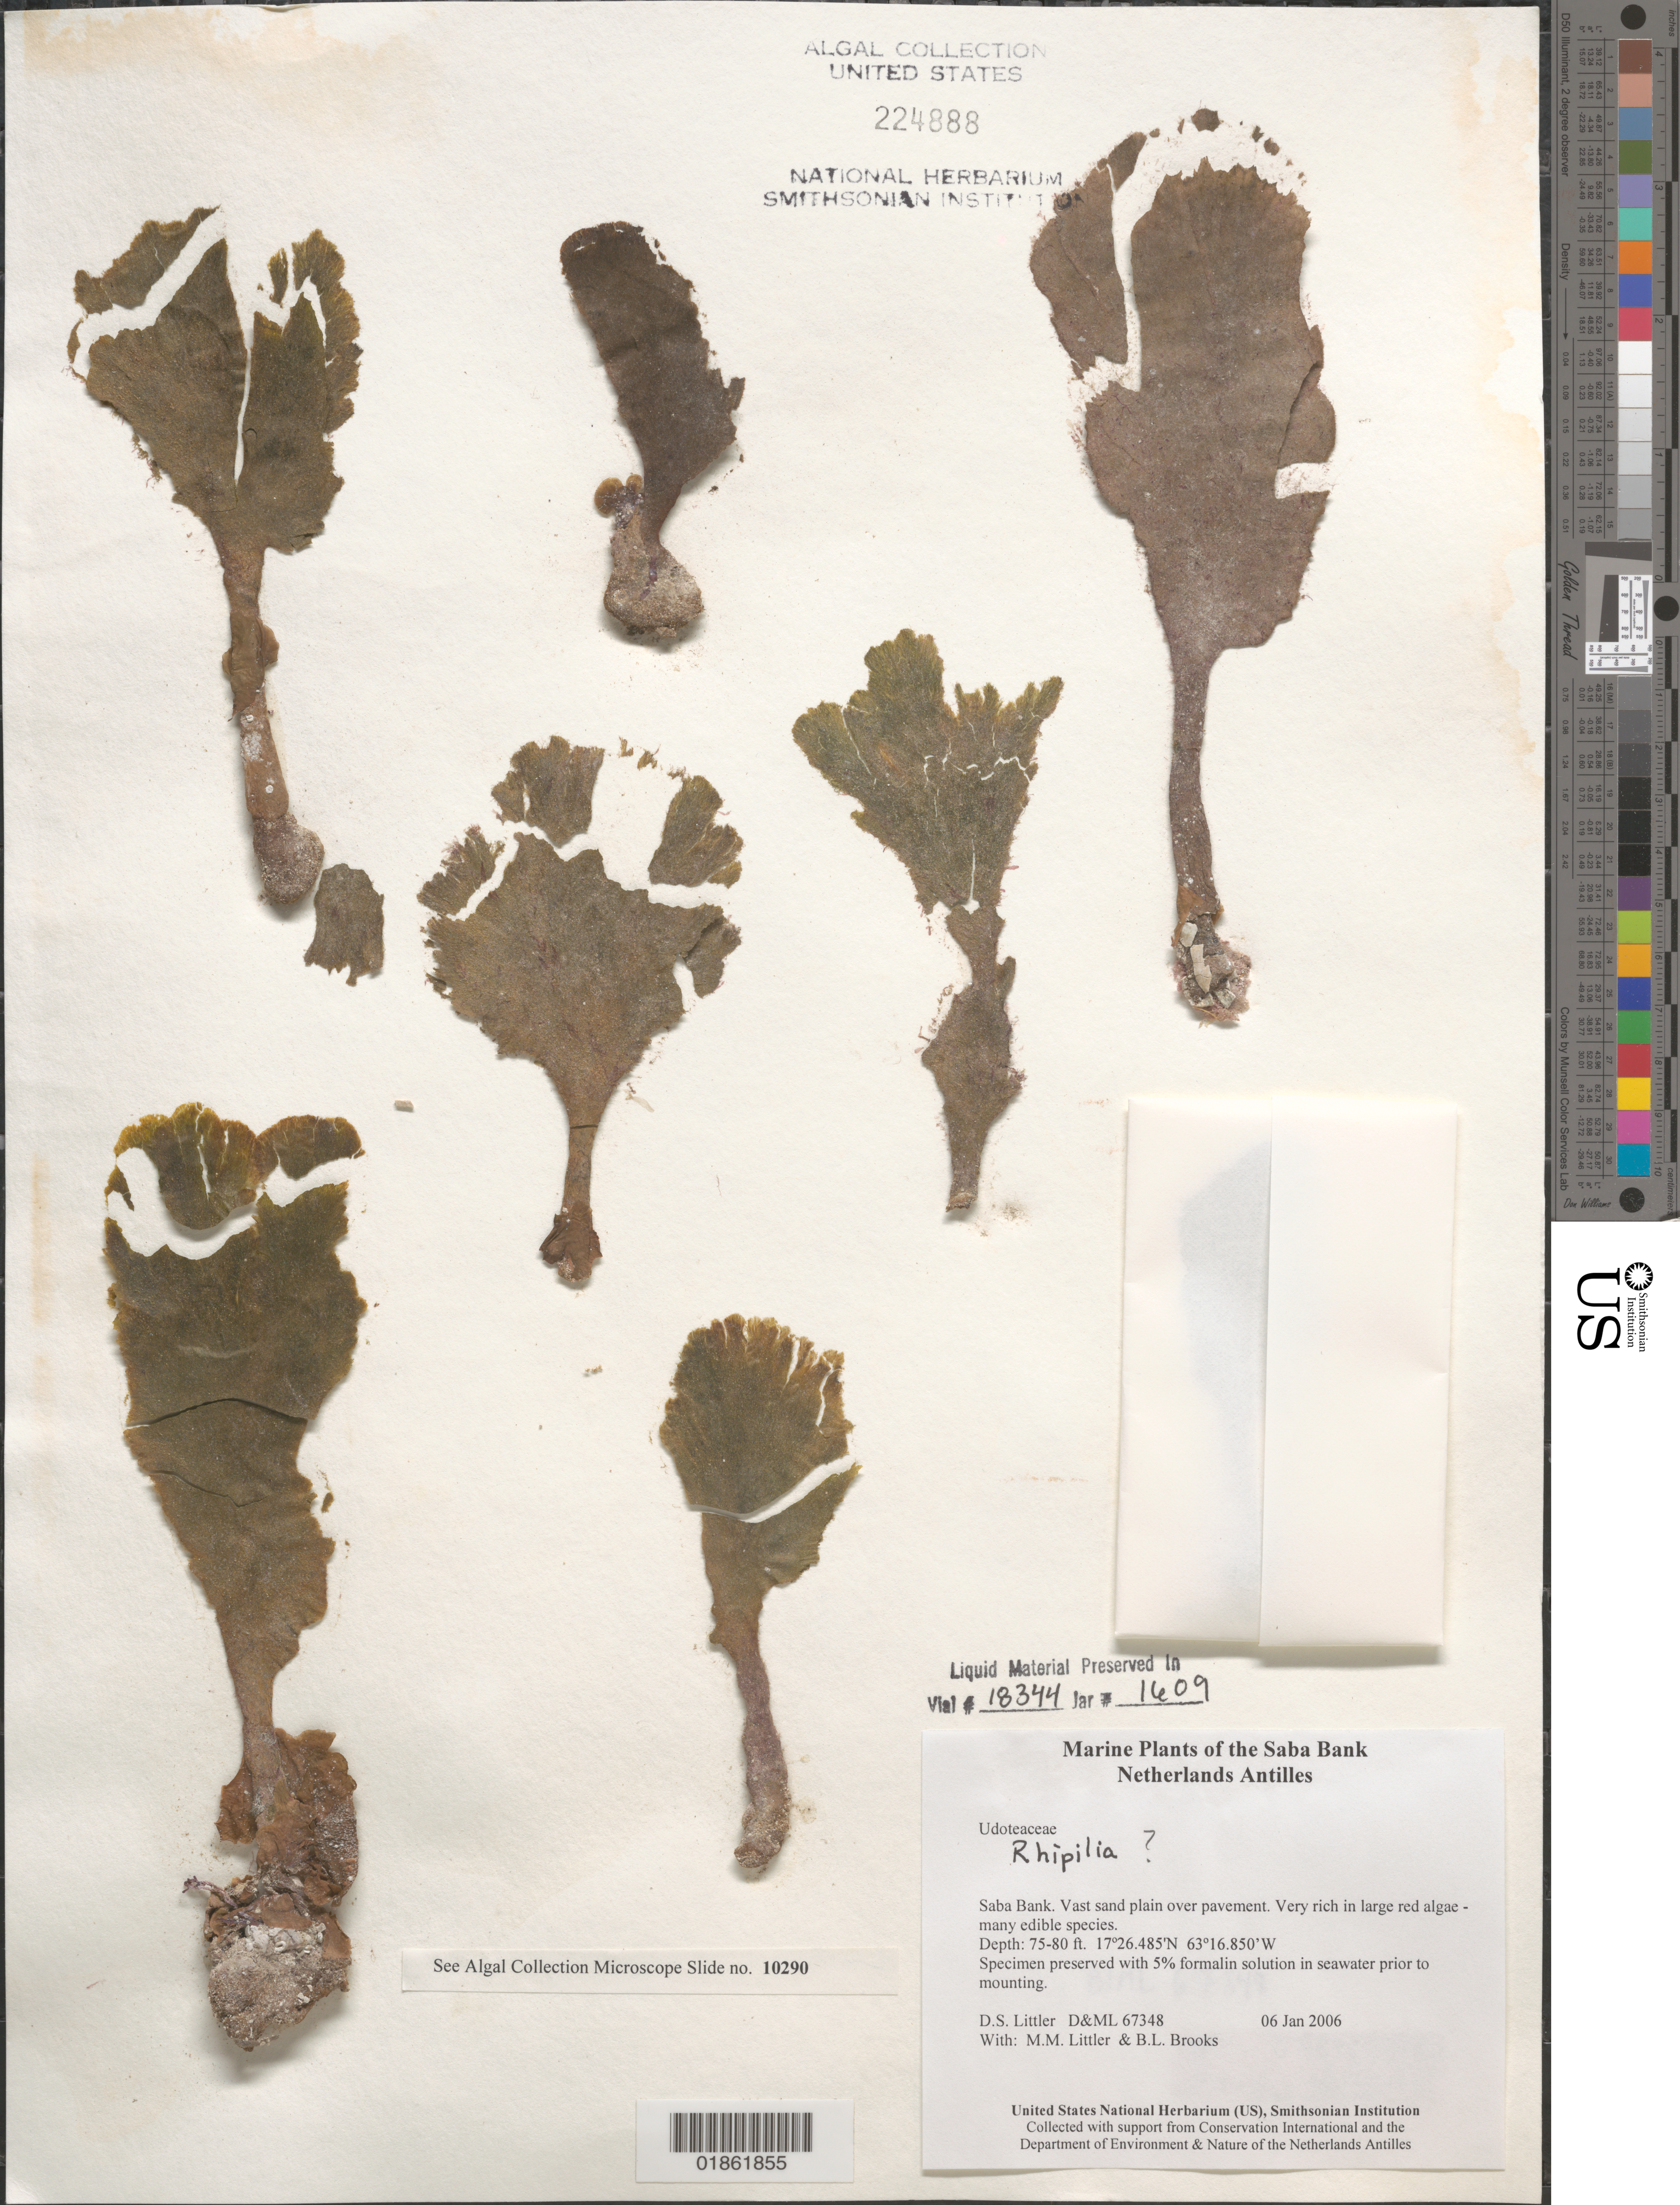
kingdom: Plantae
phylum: Chlorophyta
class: Ulvophyceae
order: Bryopsidales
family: Rhipiliaceae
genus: Rhipilia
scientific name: Rhipilia sp.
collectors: D. S. Littler & M. M. Littler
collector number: D&ML 67348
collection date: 2006-01-06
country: Netherlands Antilles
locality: Saba Bank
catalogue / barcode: US 224888